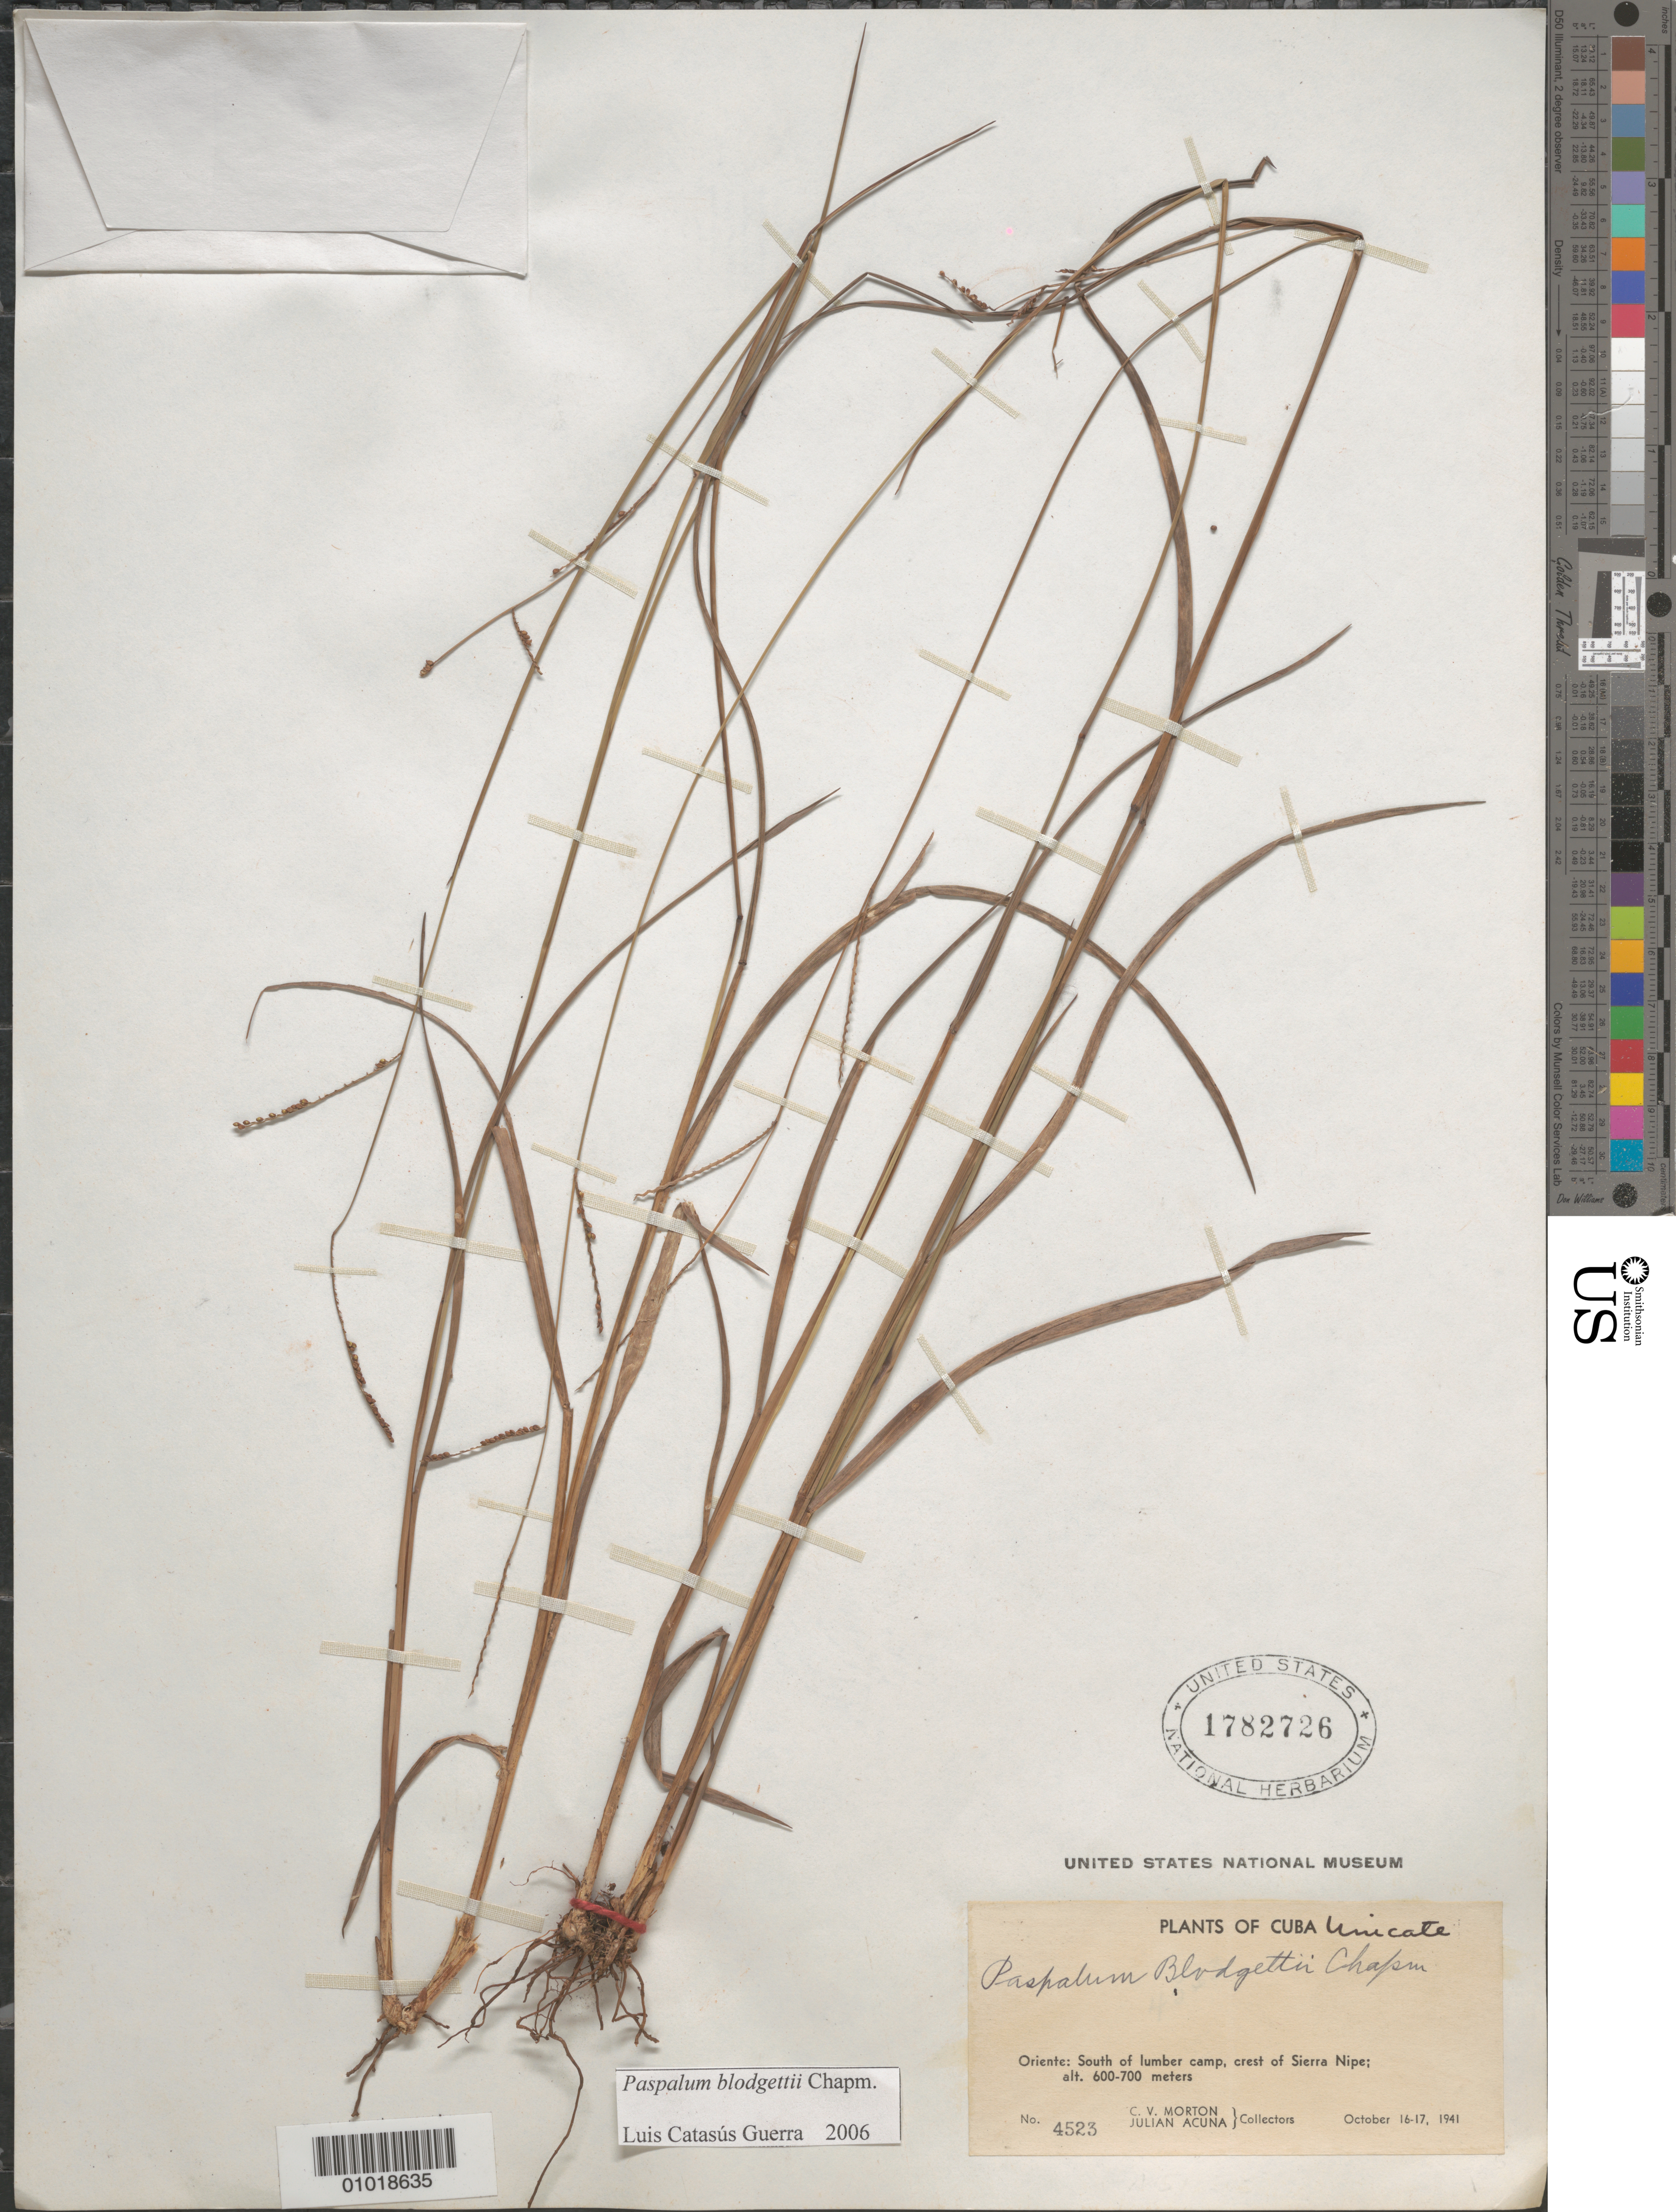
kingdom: Plantae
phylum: Tracheophyta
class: Liliopsida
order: Poales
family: Poaceae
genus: Paspalum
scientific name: Paspalum blodgettii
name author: Chapm.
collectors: C. V. Morton & J. Acuña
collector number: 4523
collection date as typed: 16 Oct 1941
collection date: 1941-10-16/1941-10-17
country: Cuba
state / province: Holguín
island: Cuba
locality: S of lumber camp, crest of Sierra Nipe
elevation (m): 600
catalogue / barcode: US 1782726